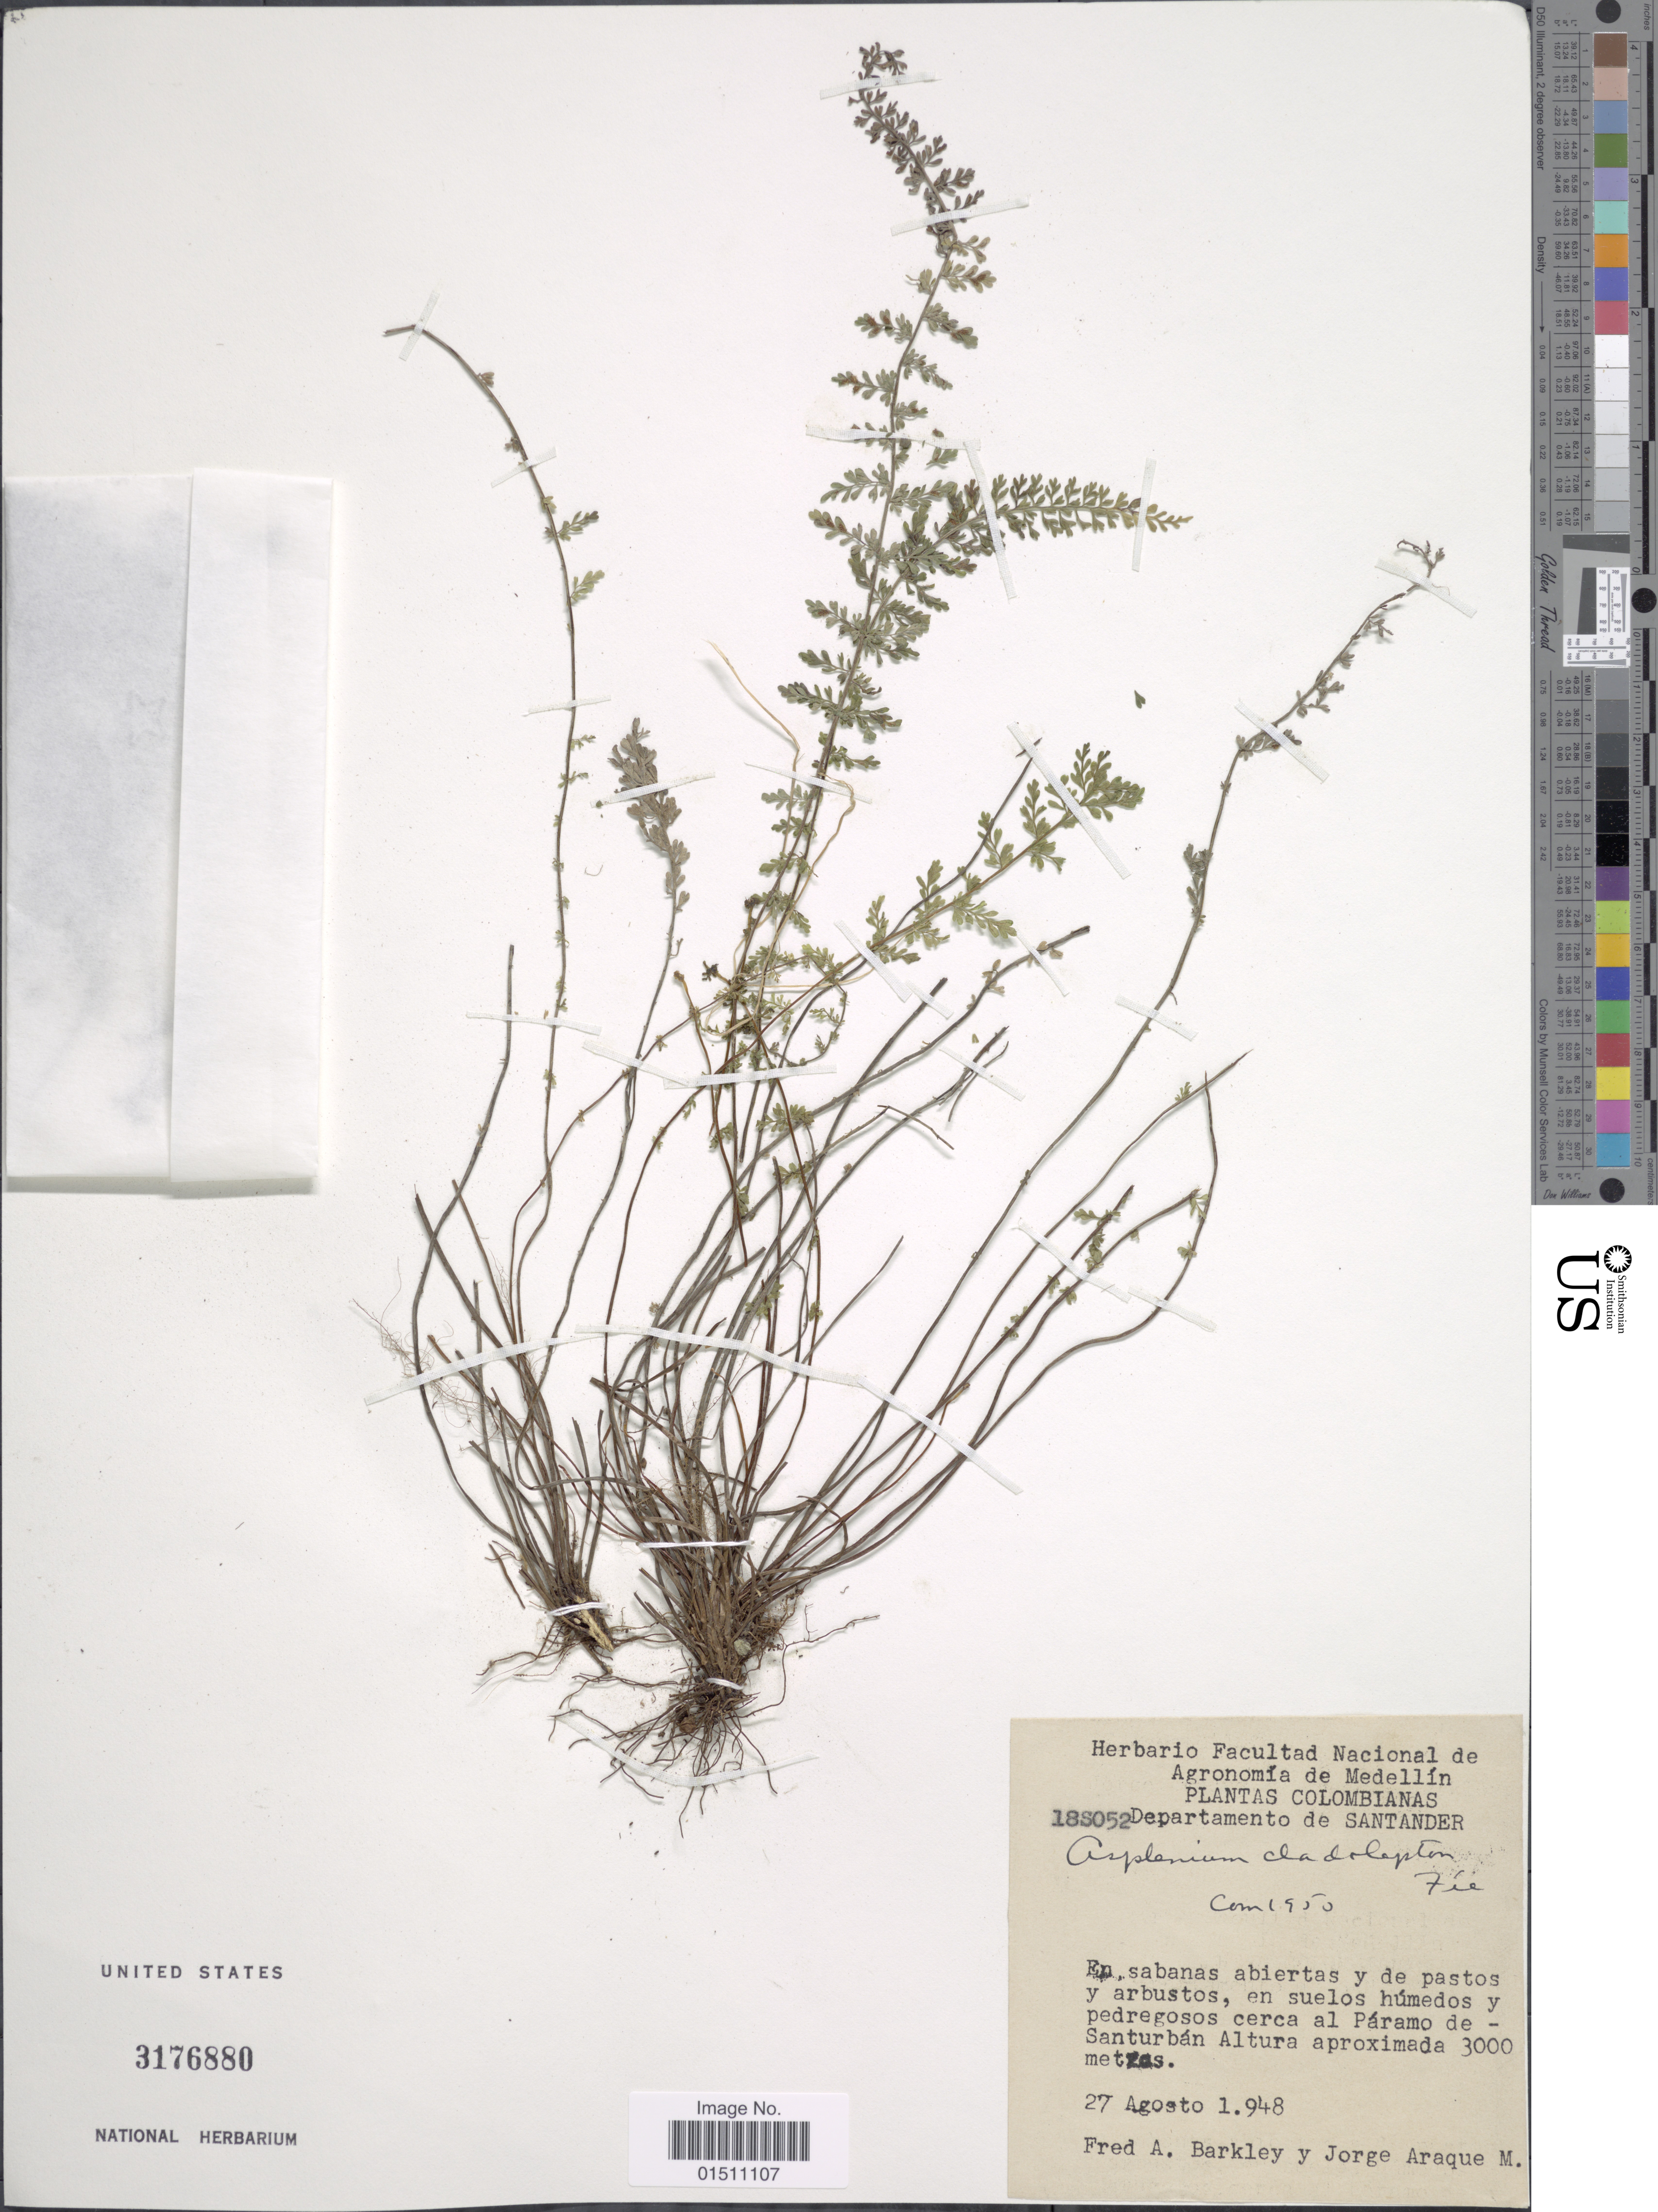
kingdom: Plantae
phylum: Tracheophyta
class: Polypodiopsida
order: Polypodiales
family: Aspleniaceae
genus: Asplenium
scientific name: Asplenium haenkeanum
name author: (C. Presl) Hieron.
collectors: F. A. Barkley & J. Araque Molina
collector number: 18S052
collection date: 1948-08-27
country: Colombia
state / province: Santander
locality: Colombianas, Departamaneto de Santander.Pedregosos cerca al Páramo de-Santurban.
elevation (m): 3000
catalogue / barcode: US 3176880